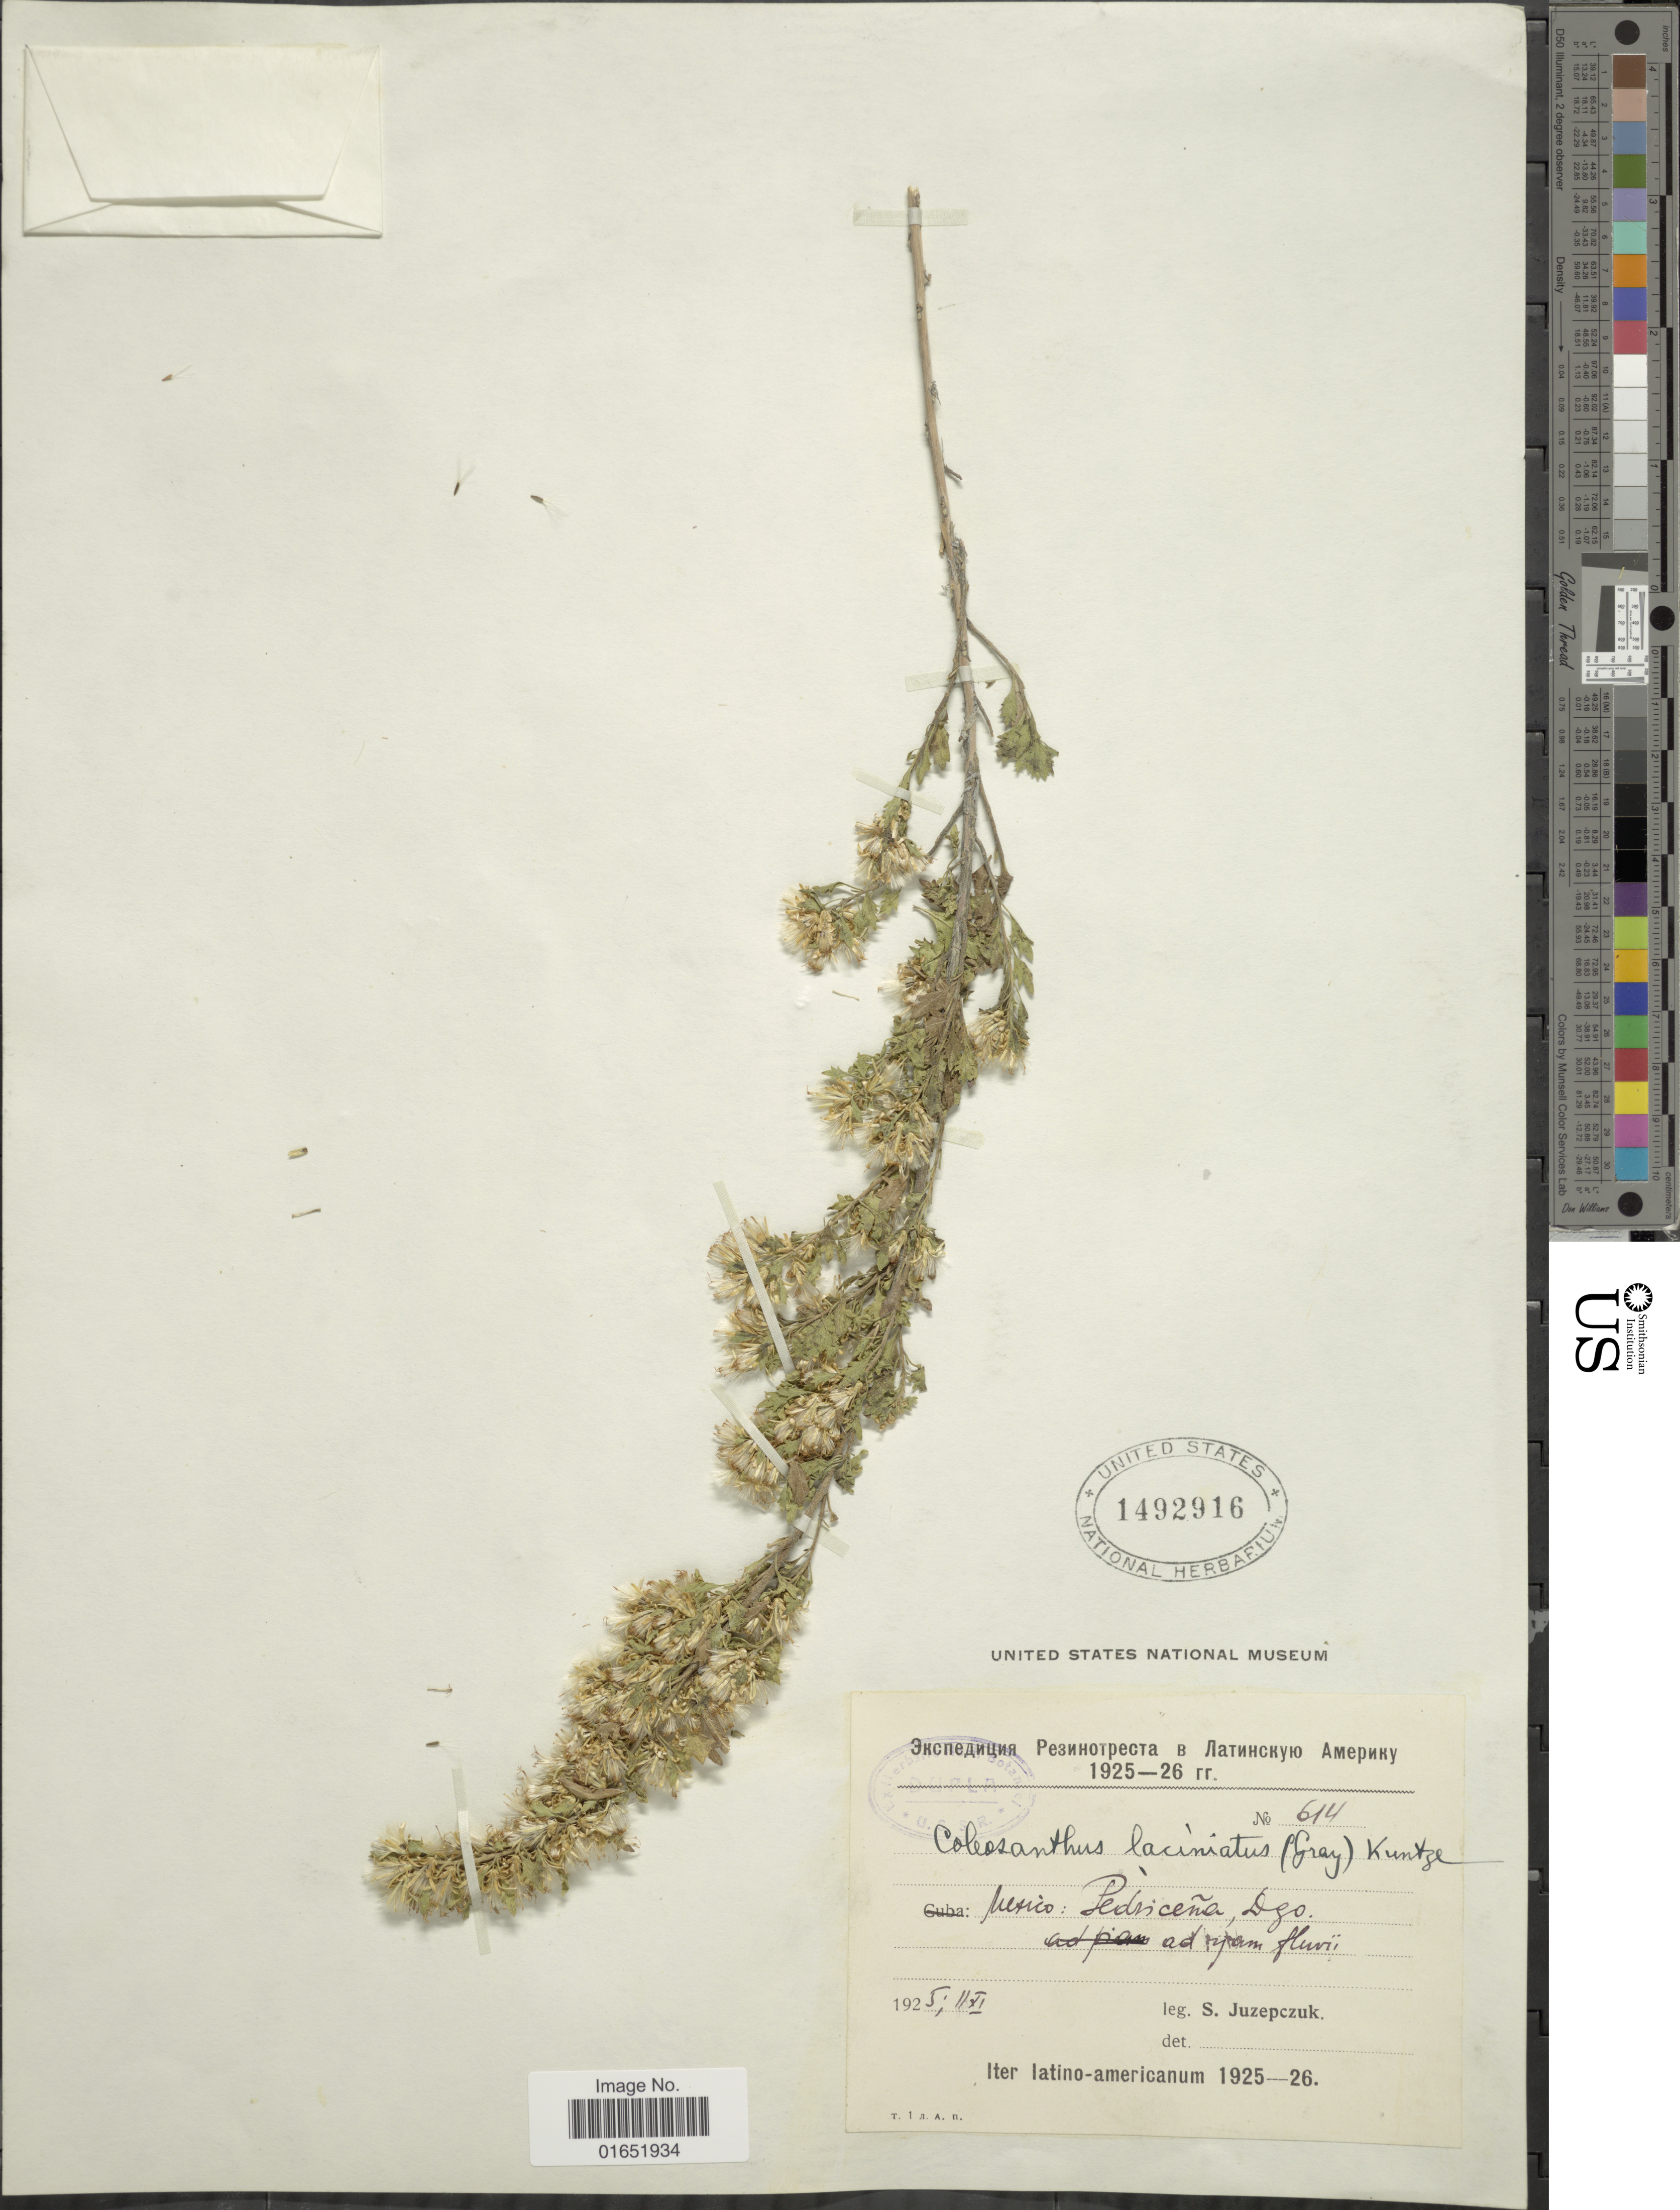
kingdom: Plantae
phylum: Tracheophyta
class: Magnoliopsida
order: Asterales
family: Asteraceae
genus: Brickellia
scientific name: Brickellia laciniata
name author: A. Gray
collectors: S. V. Juzepczuk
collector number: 614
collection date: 1925-11-11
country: Mexico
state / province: Durango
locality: Pedriceña, Dgo.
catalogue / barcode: US 1492916